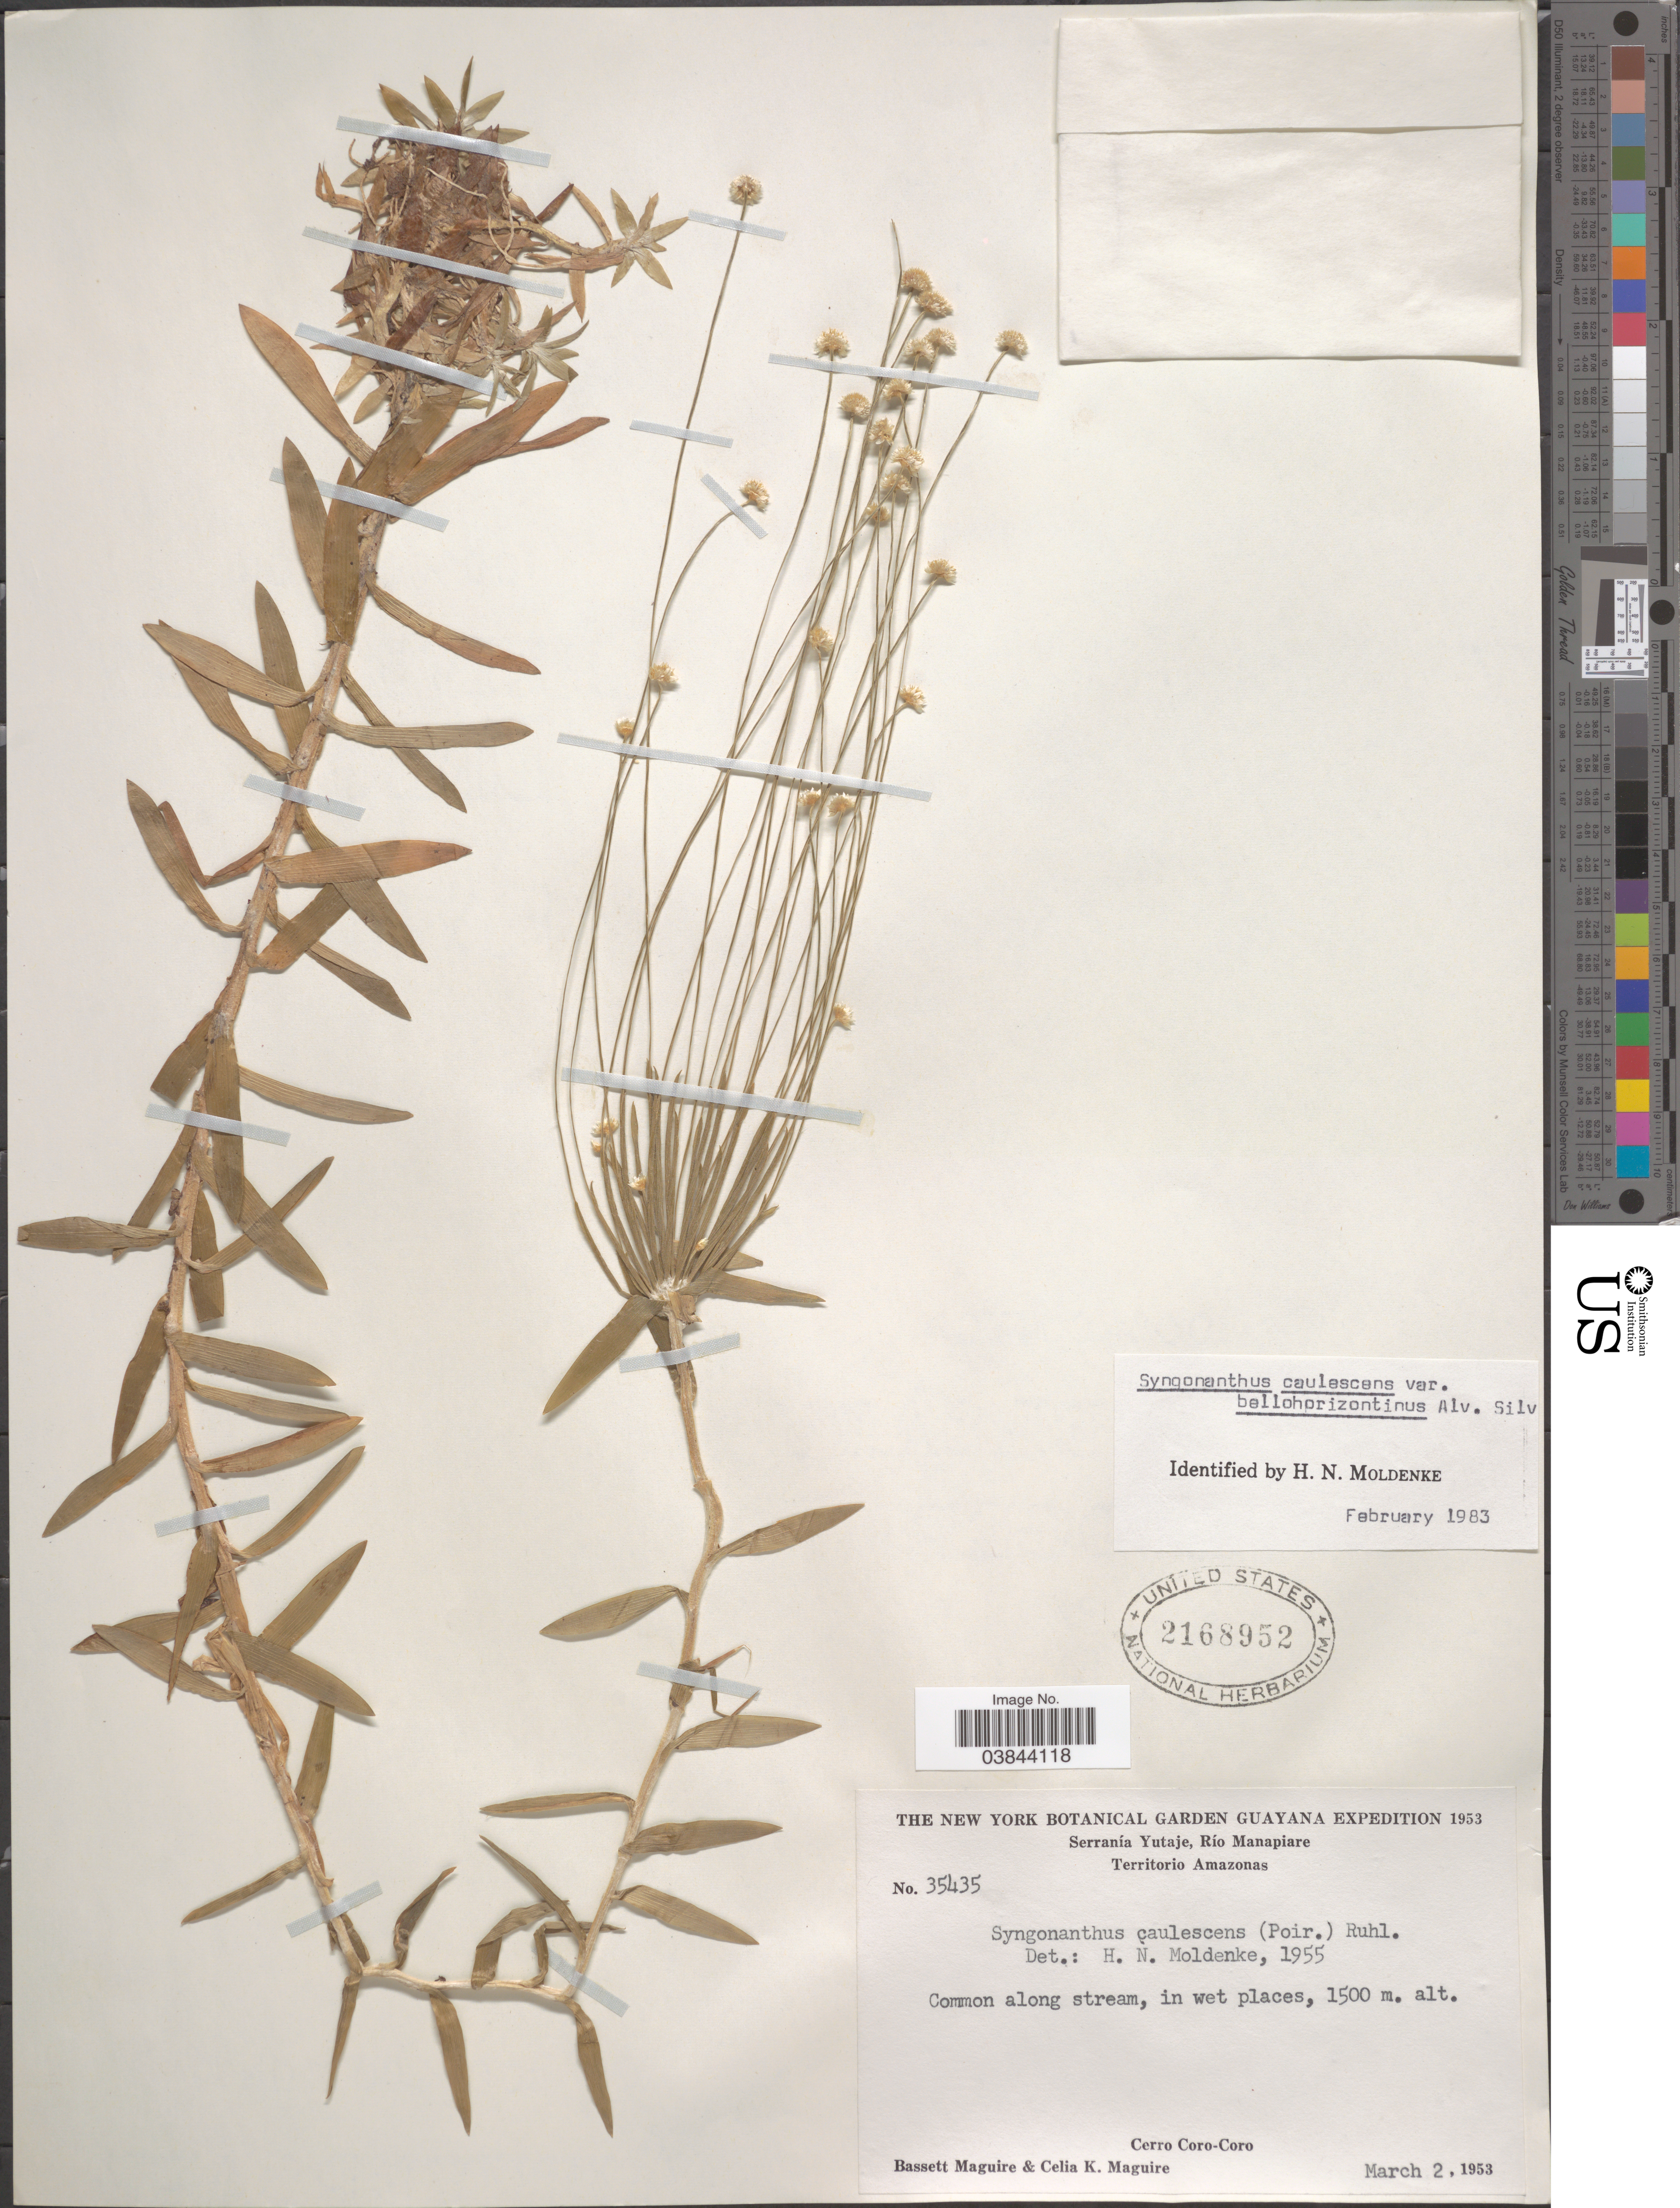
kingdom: Plantae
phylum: Tracheophyta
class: Liliopsida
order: Poales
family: Eriocaulaceae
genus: Syngonanthus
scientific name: Syngonanthus caulescens var. bellohorizontinus Alv. Silv., ined.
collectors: B. Maguire & C. K. Maguire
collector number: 35435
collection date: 1953-03-02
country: Venezuela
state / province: Amazonas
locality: Serranía Yutaje, Río Manapiare. Cerro Coro-Coro.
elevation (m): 1500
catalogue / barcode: US 2168952